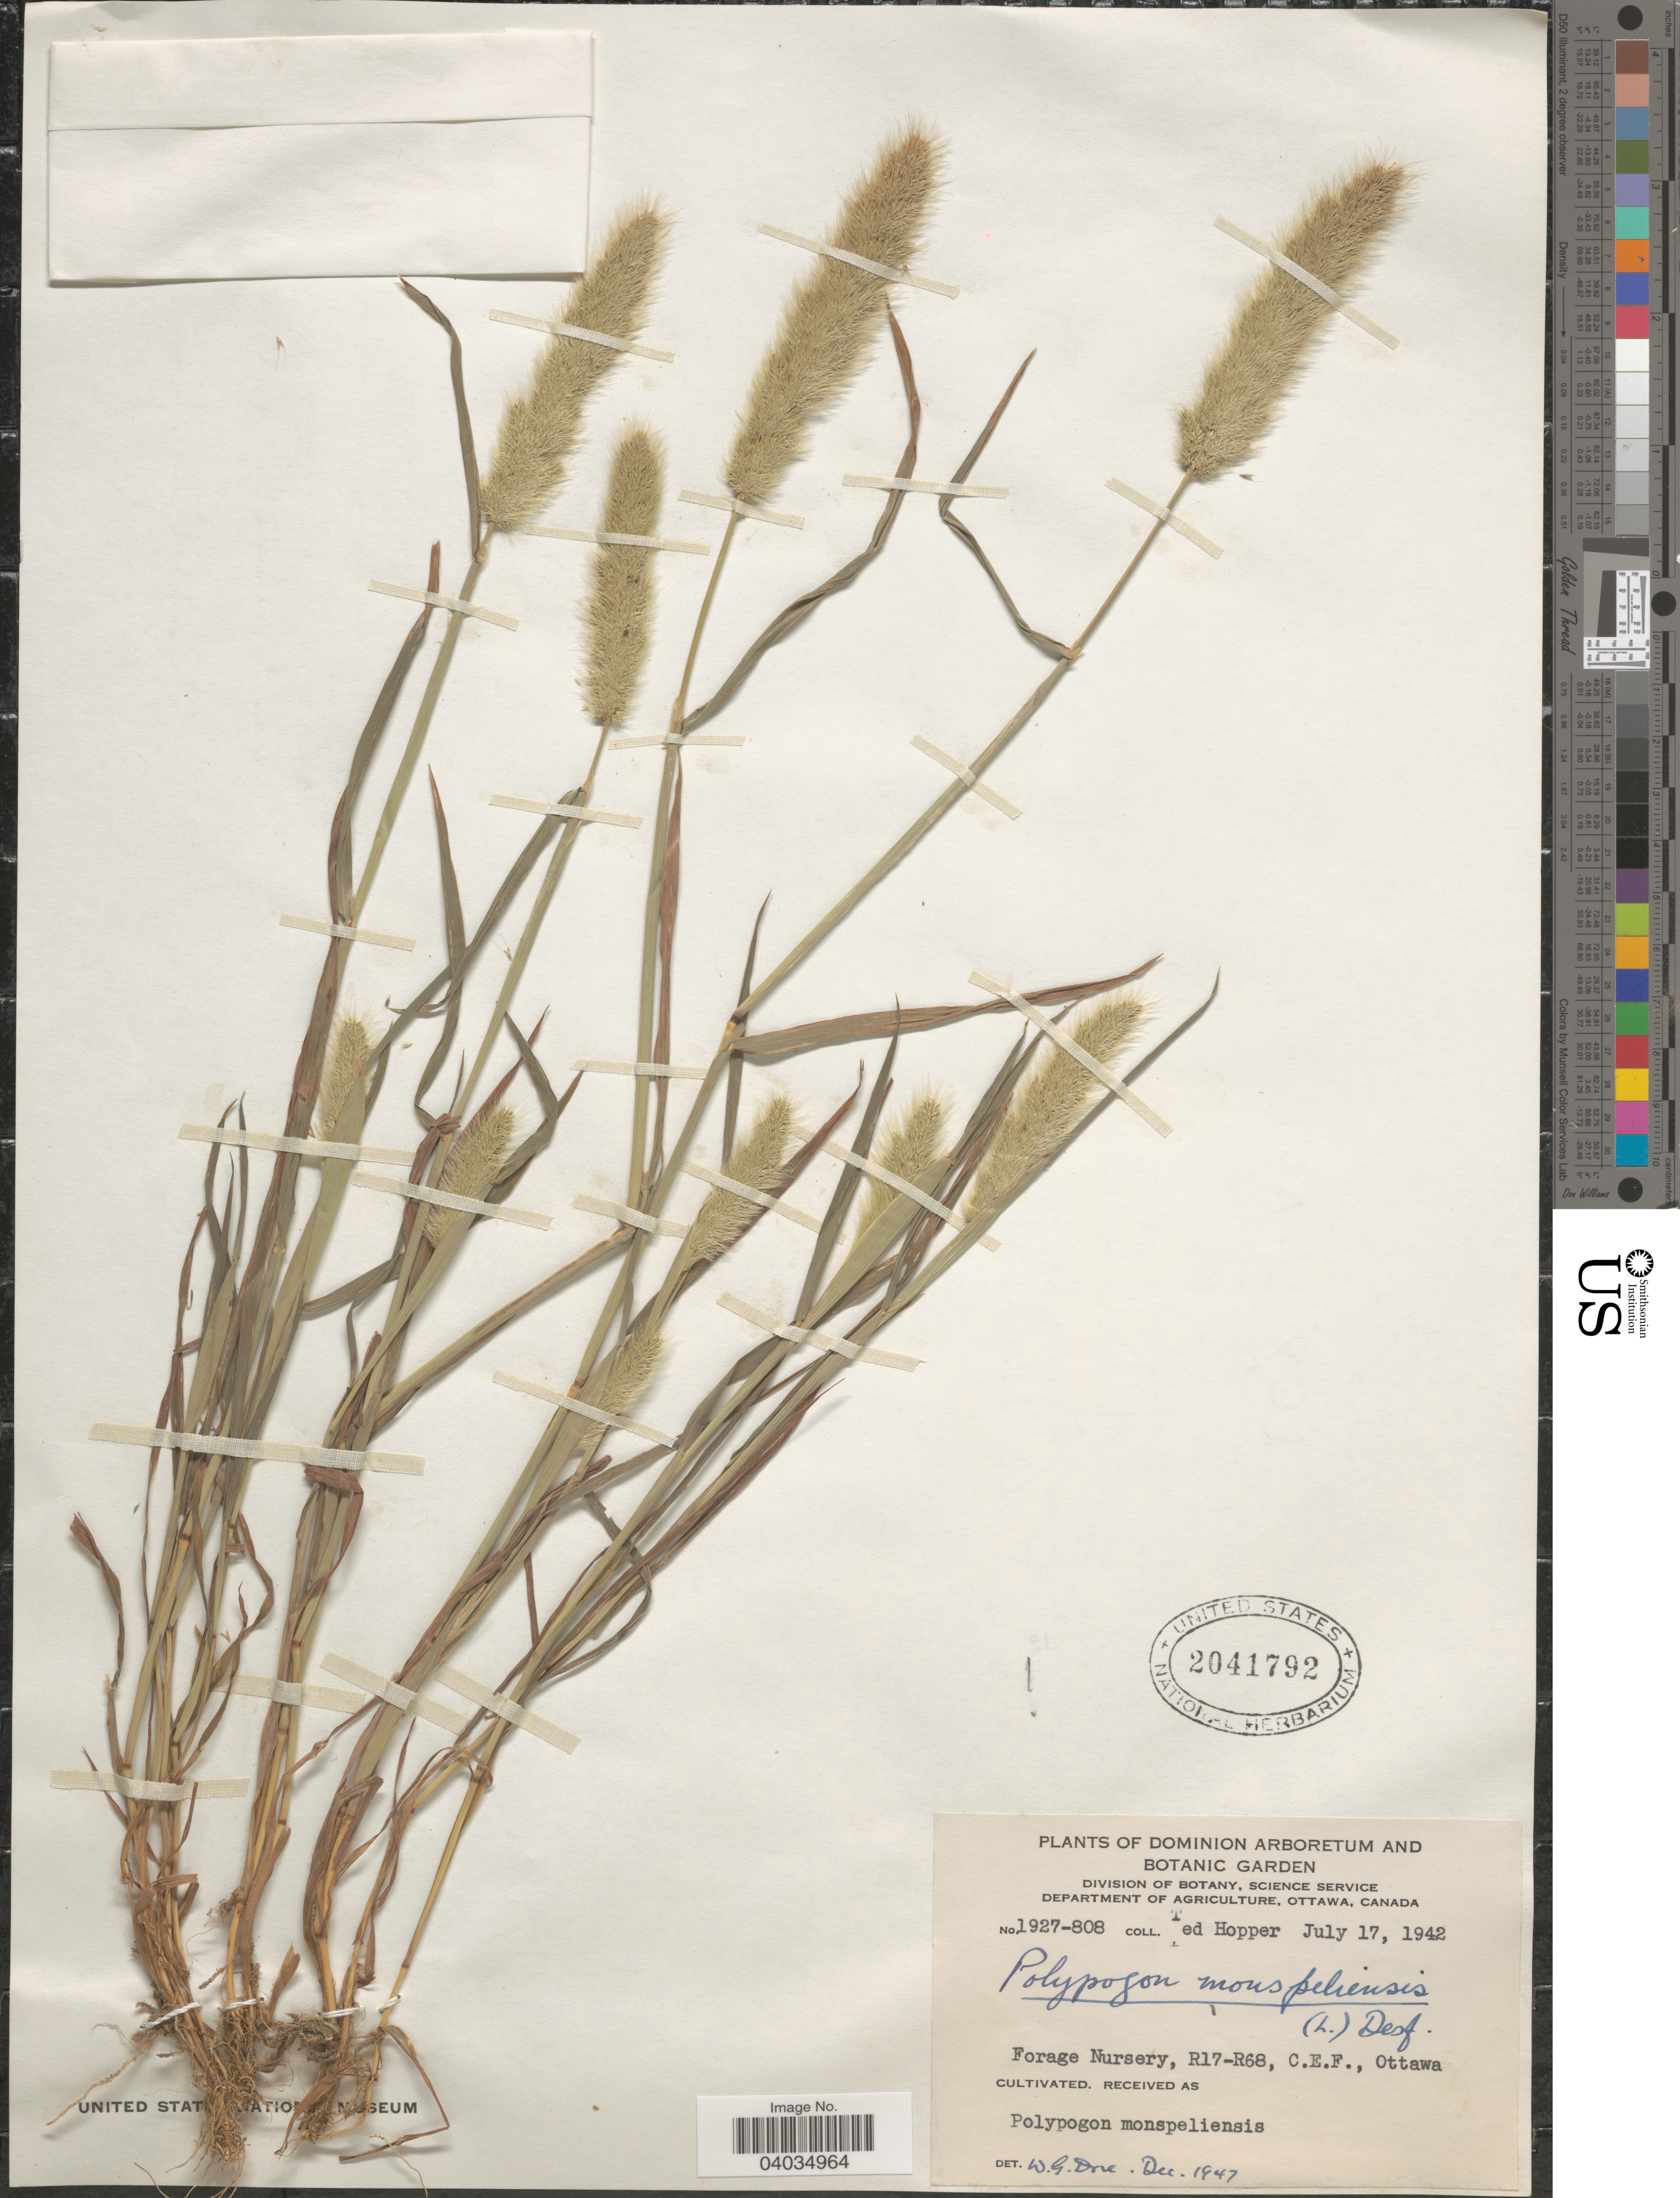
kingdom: Plantae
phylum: Tracheophyta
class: Liliopsida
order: Poales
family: Poaceae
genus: Polypogon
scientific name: Polypogon monspeliensis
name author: (L.) Desf.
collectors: T. Hopper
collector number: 1927-808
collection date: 1942-07-17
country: Canada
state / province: Ontario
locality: Dominion Arboretum and Botanic Garden. Forage Nursery, R17-R68, C.E.F., Ottawa.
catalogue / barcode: US 2041792